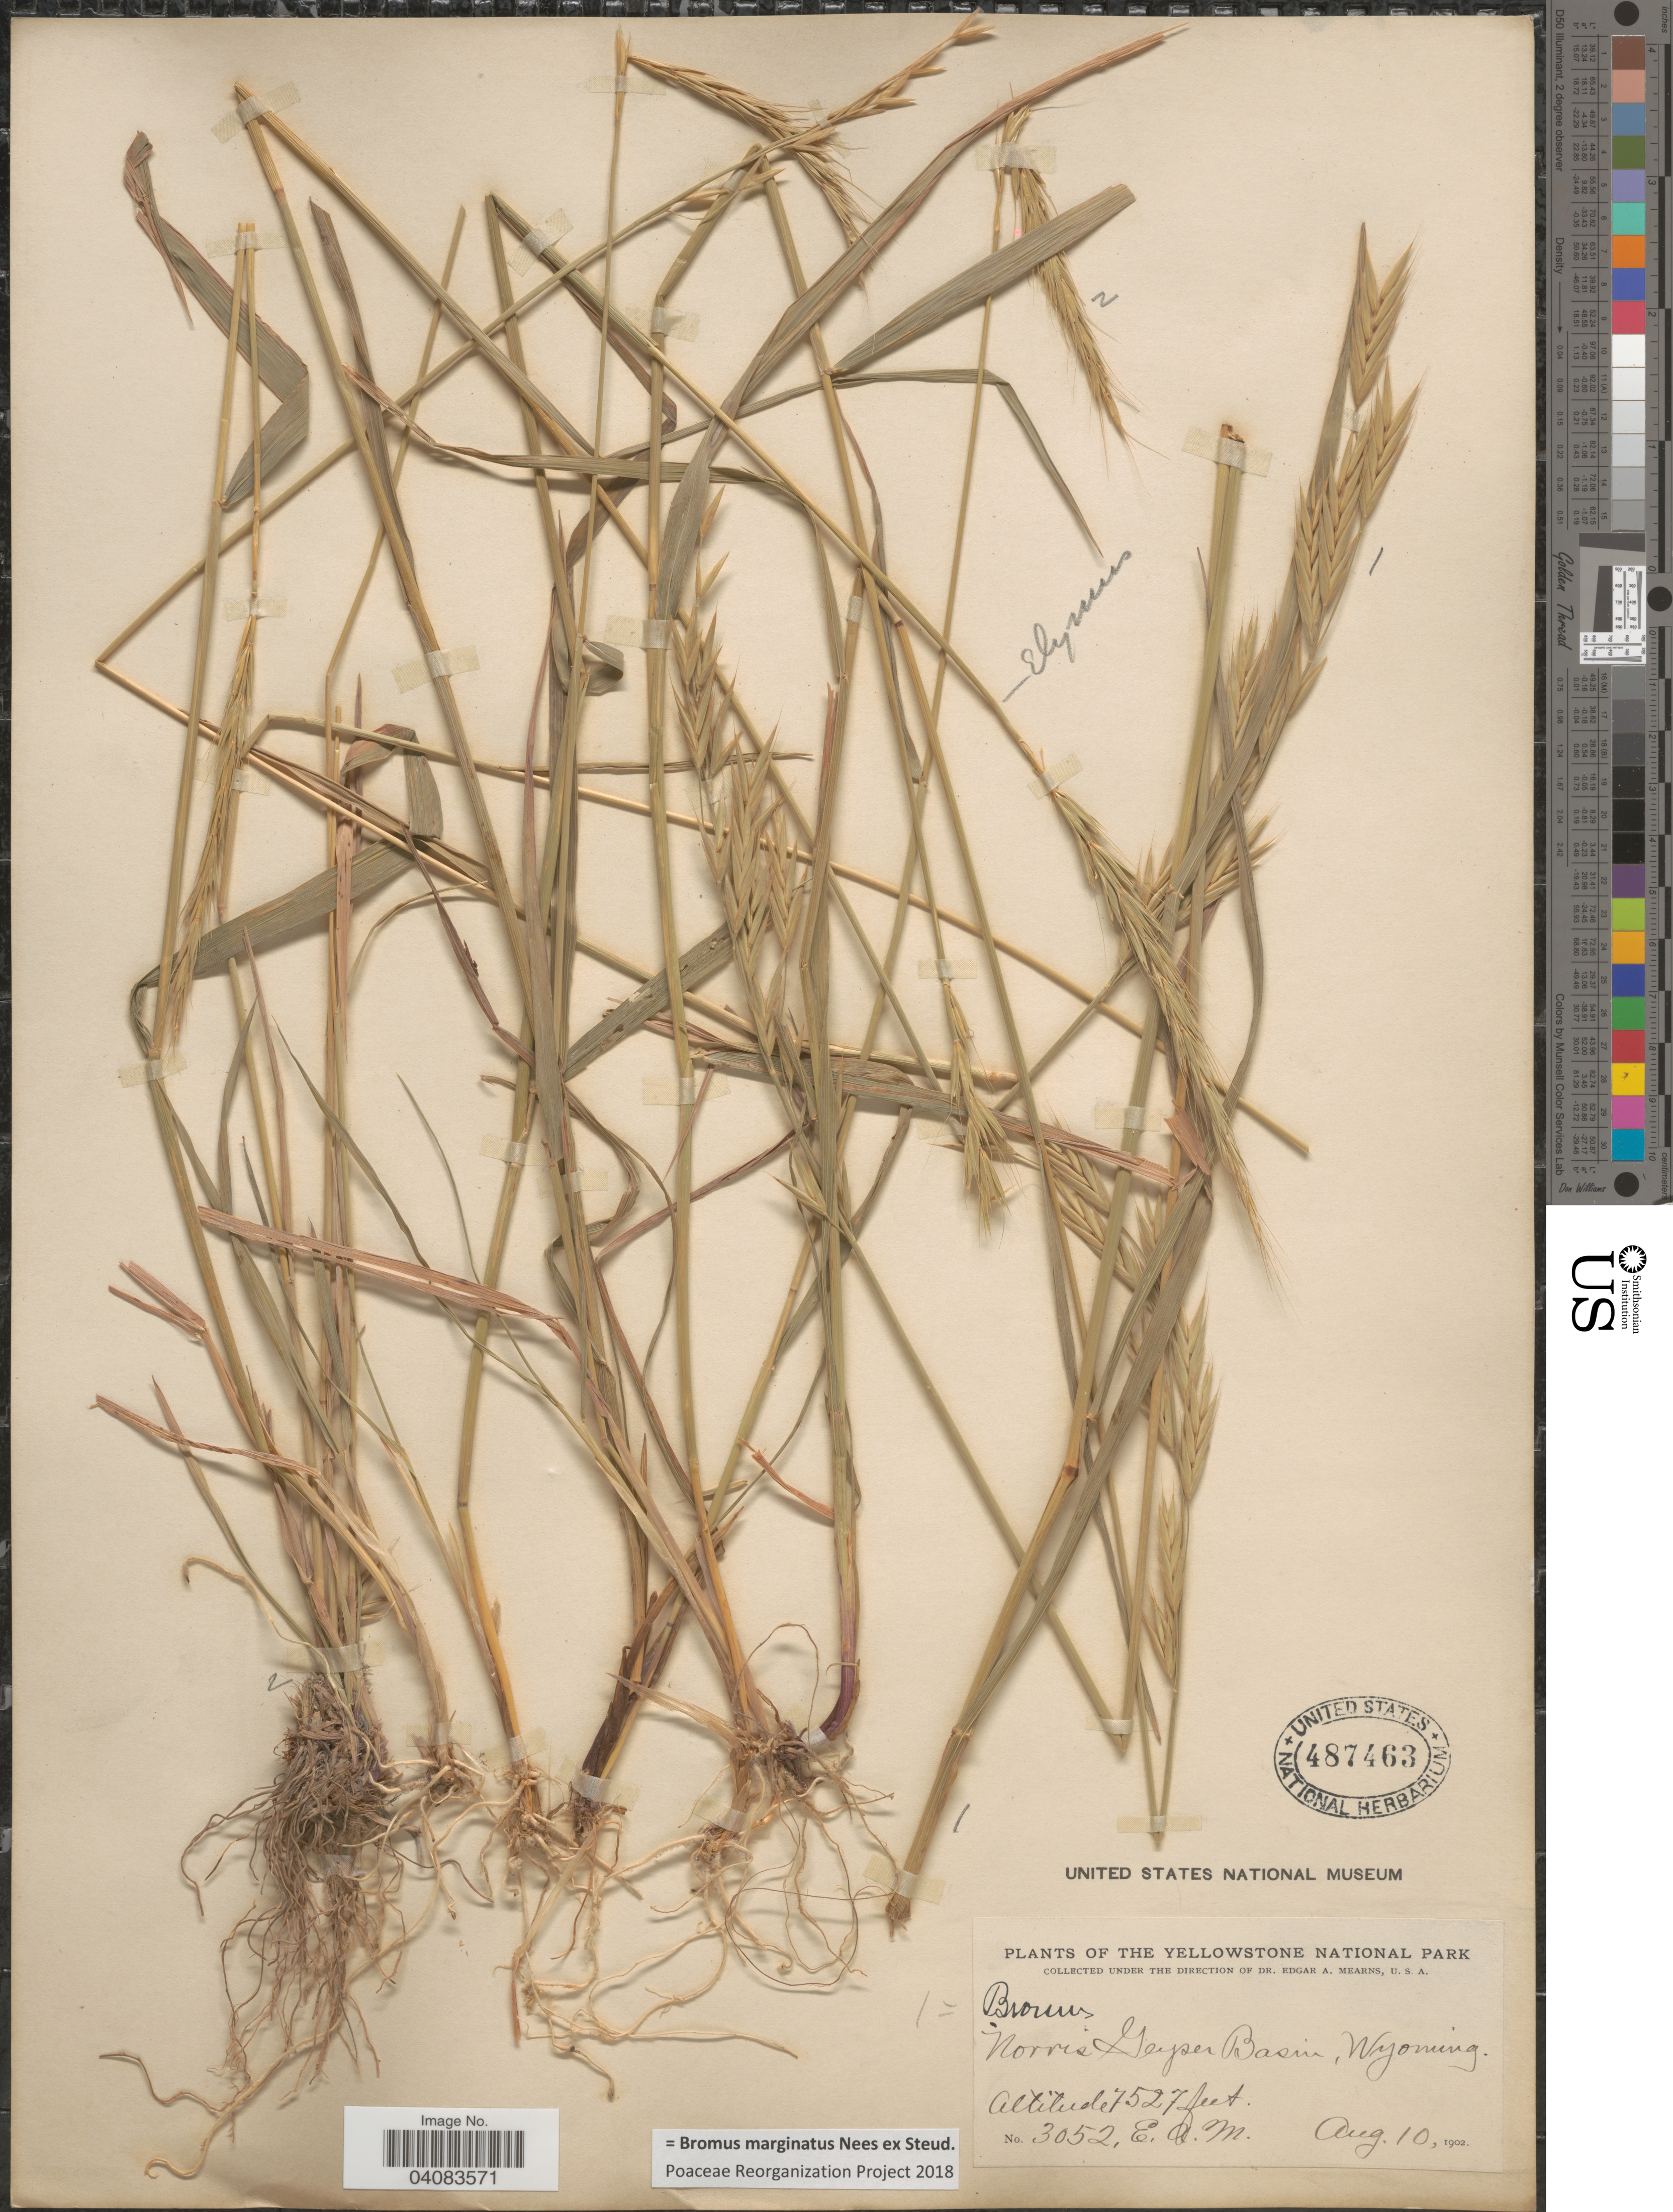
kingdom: Plantae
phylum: Tracheophyta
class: Liliopsida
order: Poales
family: Poaceae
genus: Bromus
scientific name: Bromus marginatus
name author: Nees ex Steud.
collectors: E. A. Mearns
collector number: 3052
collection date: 1902-08-10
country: United States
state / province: Wyoming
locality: The Yellowstone National Park. Norris Geyser Basin.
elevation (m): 2294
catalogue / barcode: US 487463